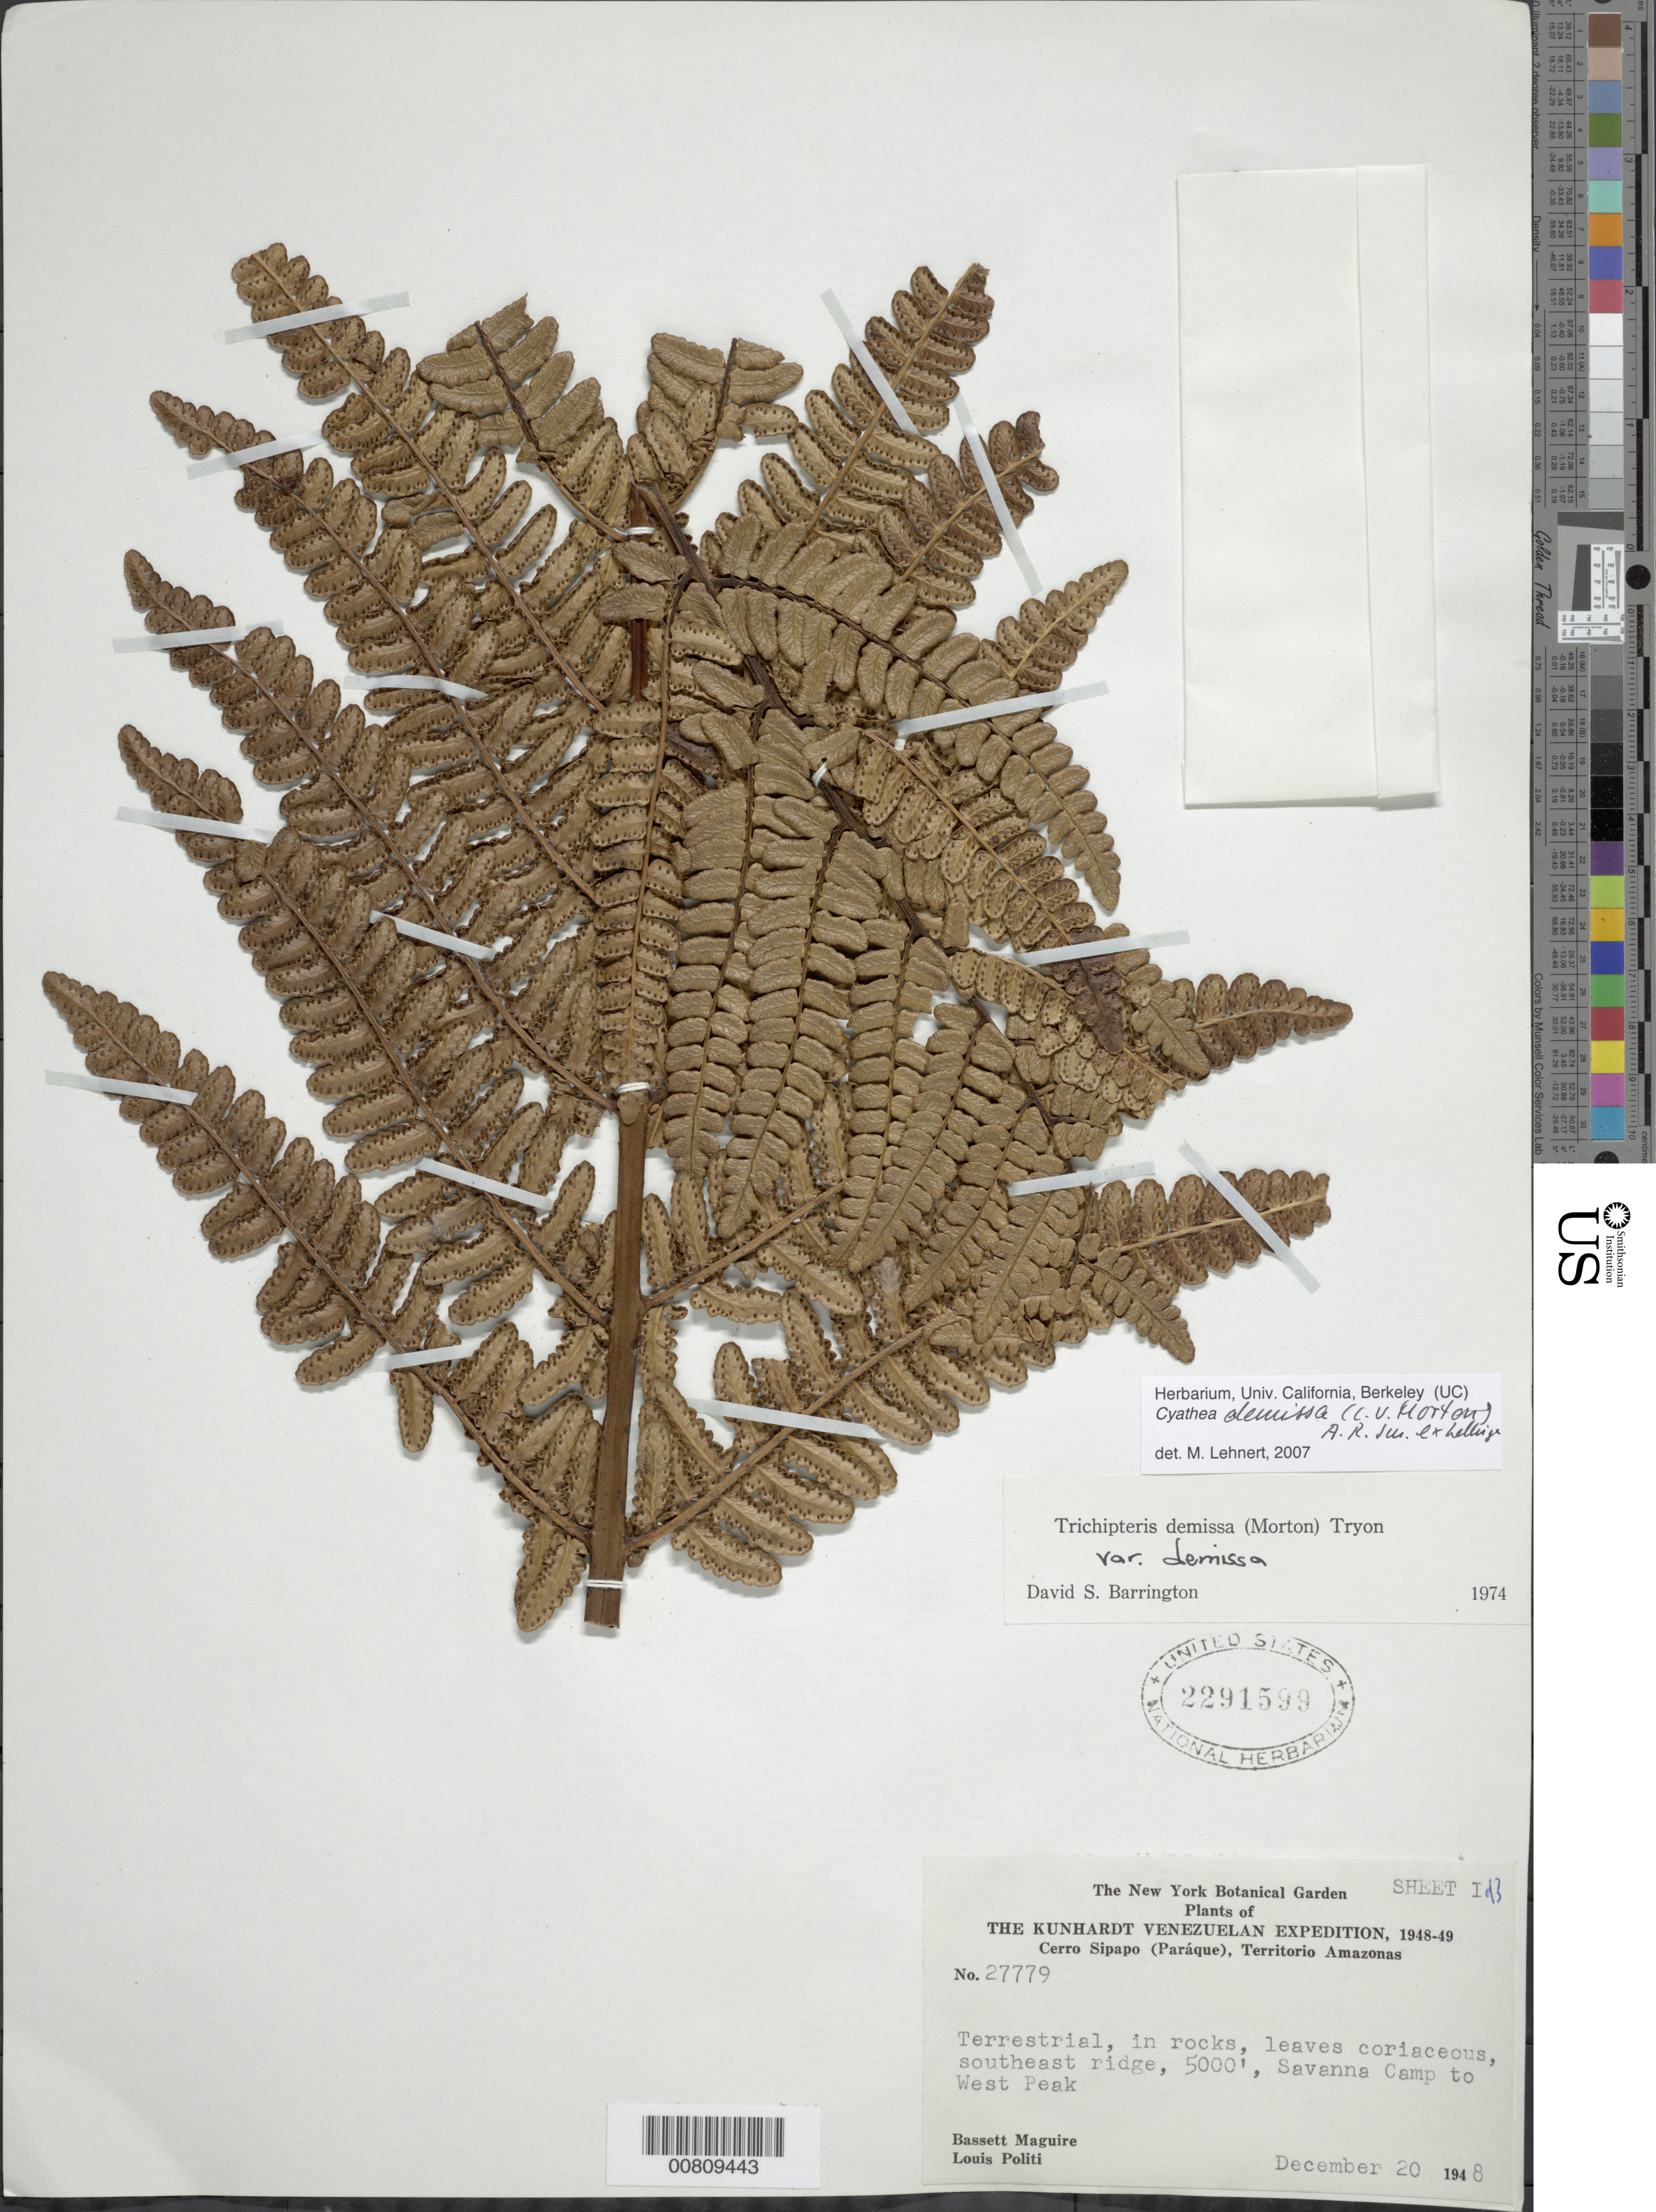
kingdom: Plantae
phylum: Tracheophyta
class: Polypodiopsida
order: Cyatheales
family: Cyatheaceae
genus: Cyathea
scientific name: Cyathea demissa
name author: (C.V. Morton) A.R. Sm. ex Lellinger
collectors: B. Maguire & L. Politi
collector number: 27779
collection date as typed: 20-Dec-48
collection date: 1948-12-20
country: Venezuela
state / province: Amazonas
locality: Cerro Sipapo (Paráque), Savanna Camp to West Peak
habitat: In rocks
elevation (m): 1524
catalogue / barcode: US 2291599